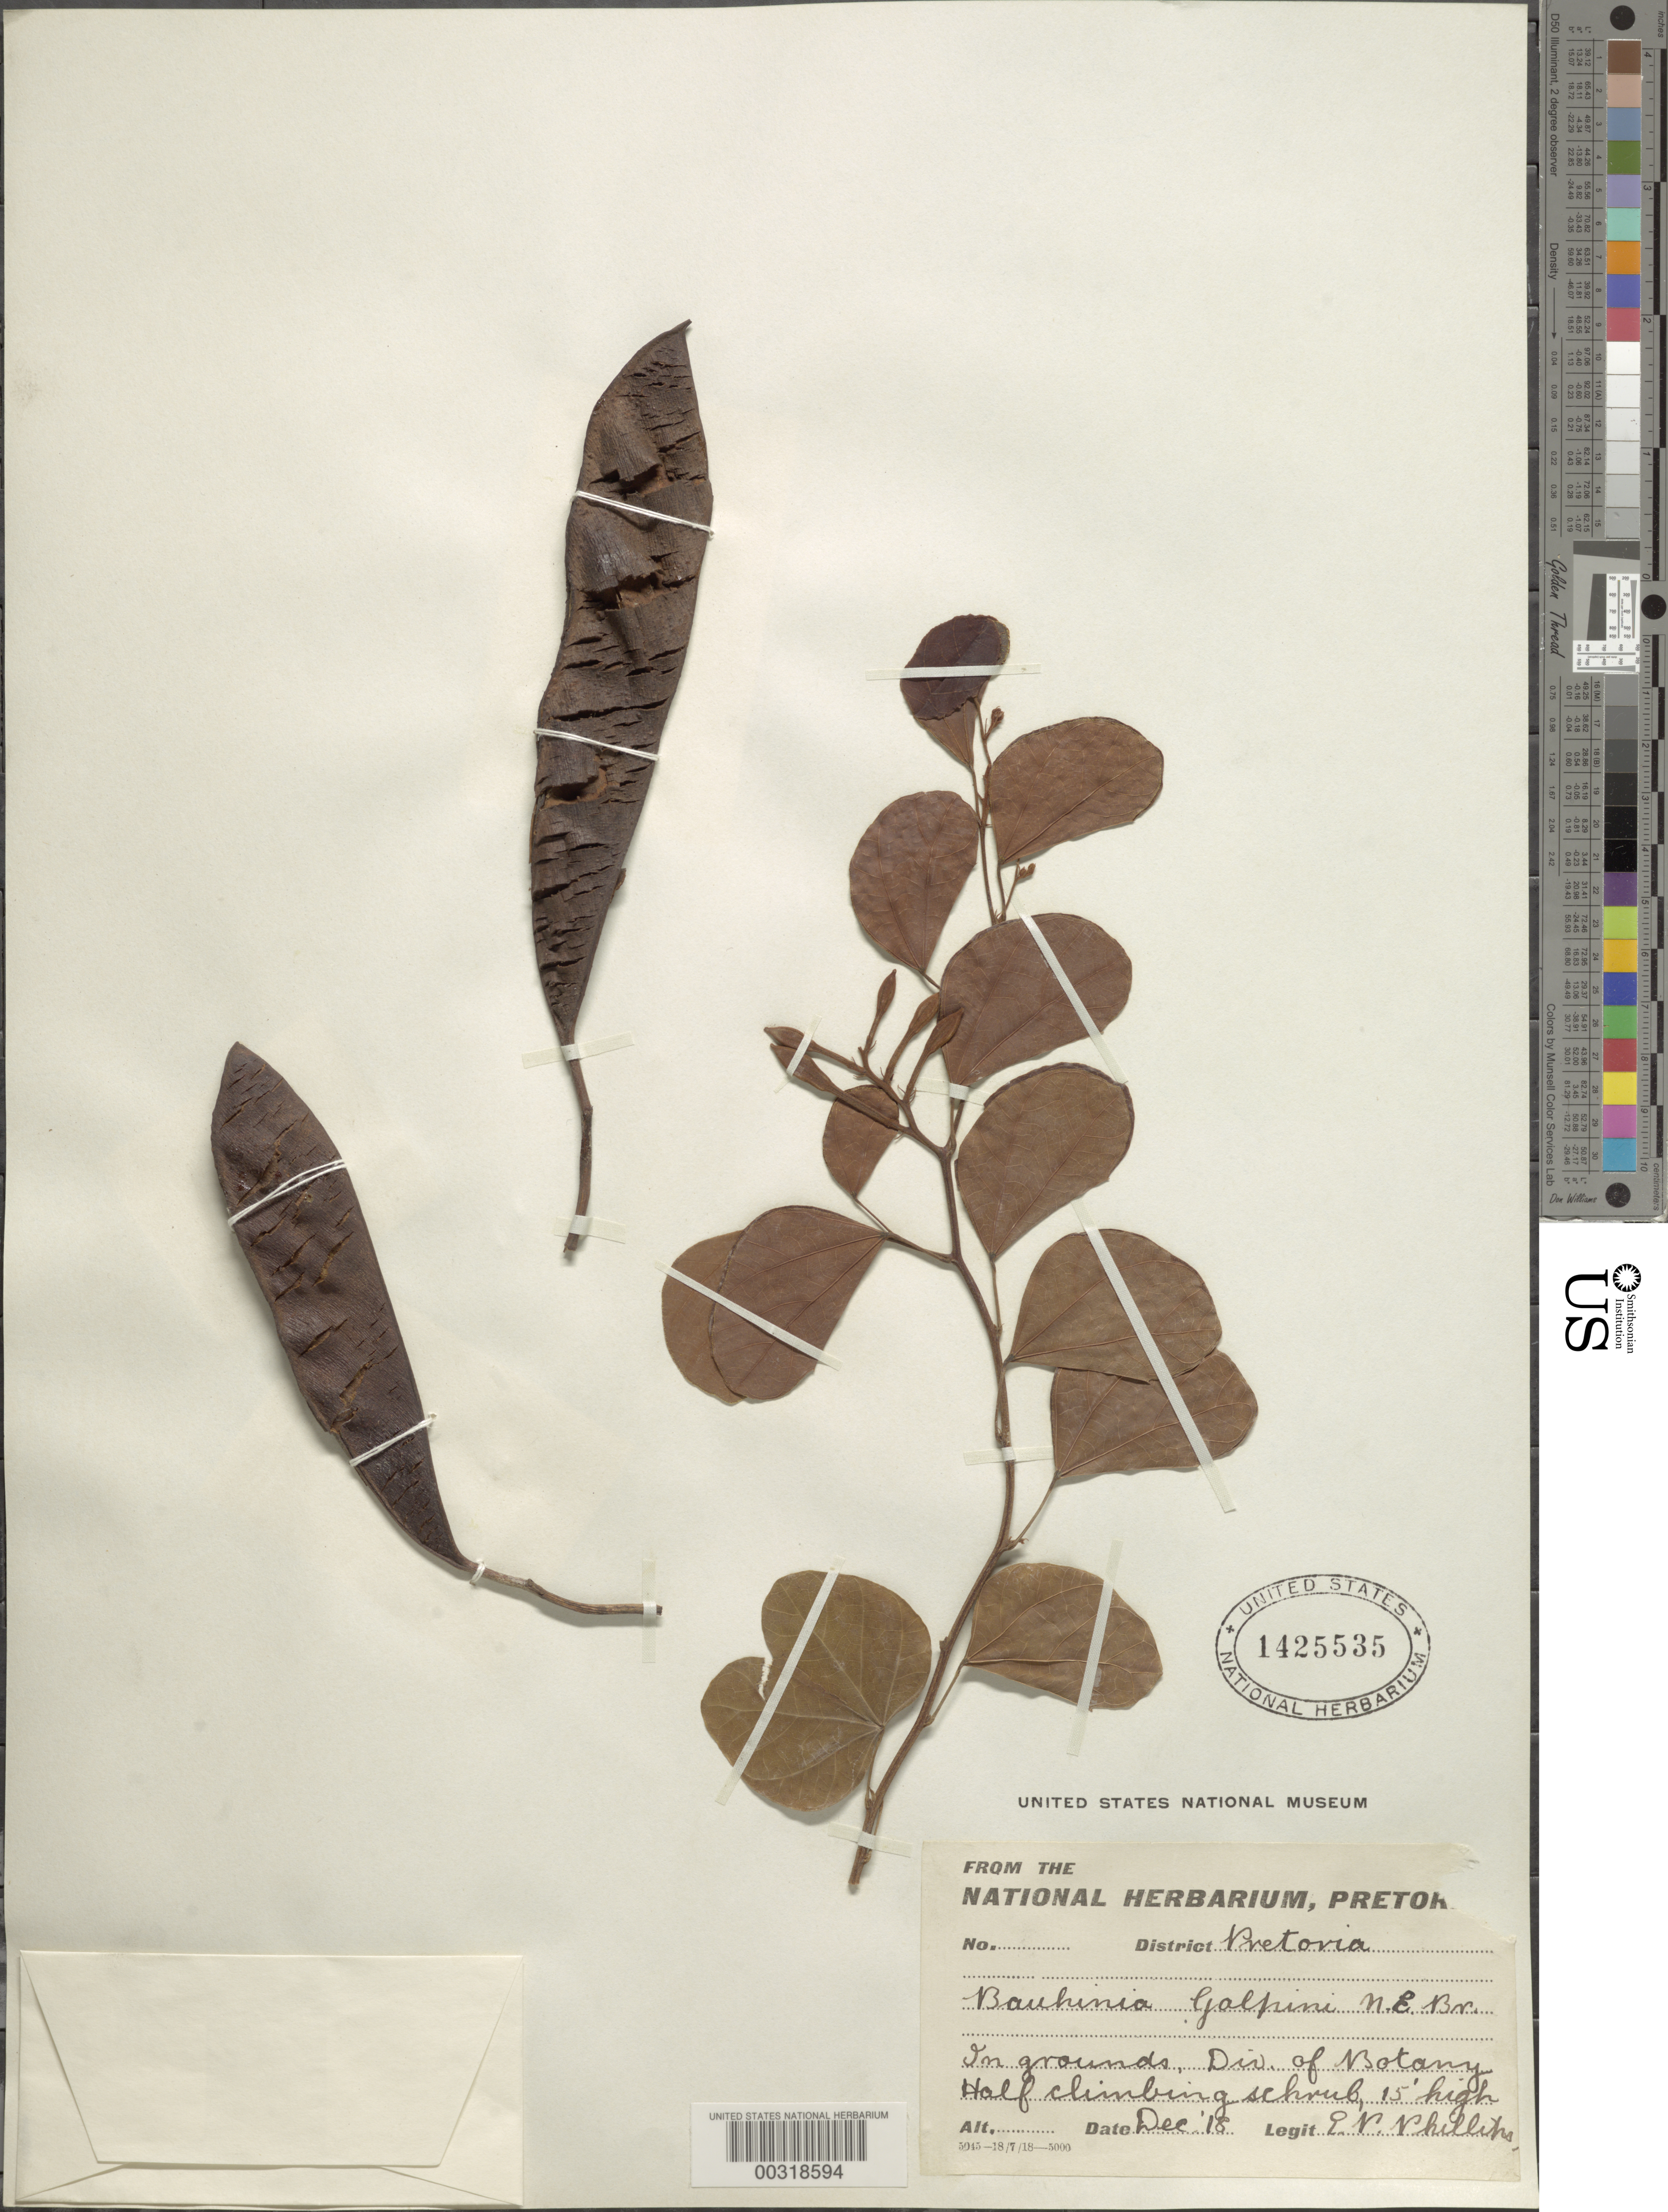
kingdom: Plantae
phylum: Tracheophyta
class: Magnoliopsida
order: Fabales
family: Fabaceae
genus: Bauhinia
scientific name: Bauhinia galpinii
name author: N.E. Br.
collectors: E. Phillips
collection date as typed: Dec 1918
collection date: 1918-12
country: South Africa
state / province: Gauteng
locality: Pretoria, growing in division of botany gardens.Transvaal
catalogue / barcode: US 1425535